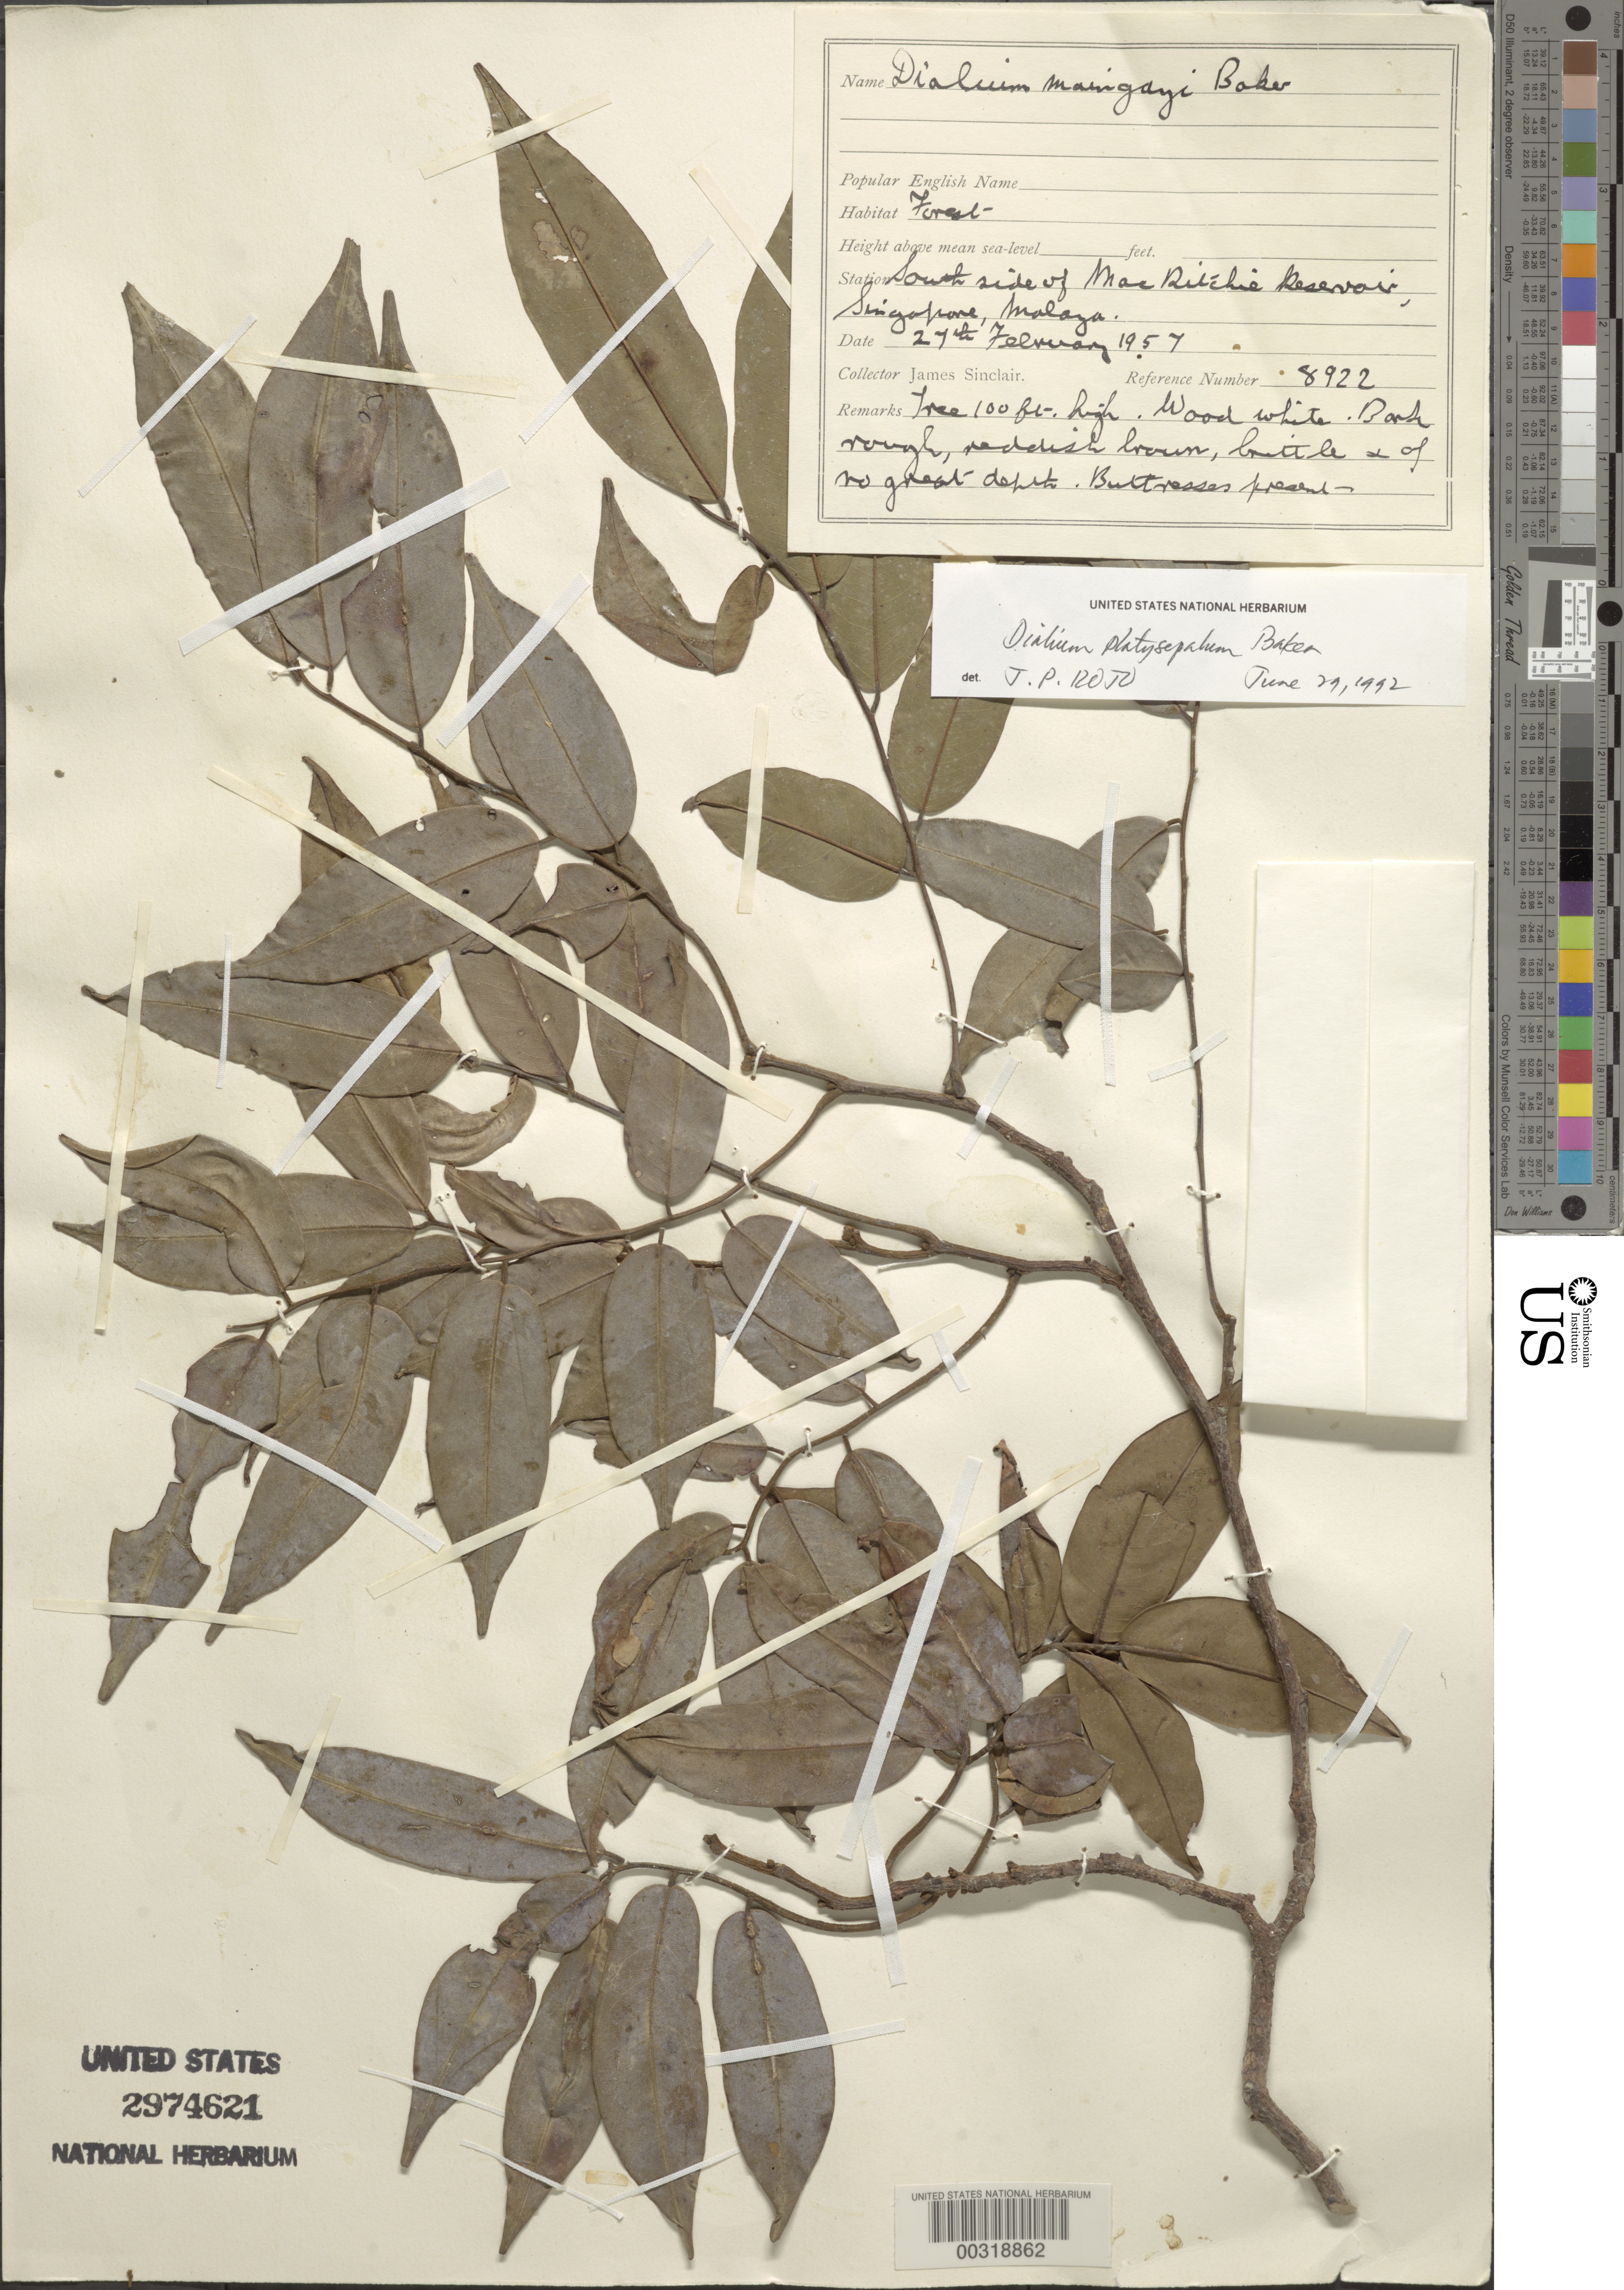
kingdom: Plantae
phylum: Tracheophyta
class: Magnoliopsida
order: Fabales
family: Fabaceae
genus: Dialium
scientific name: Dialium platysepalum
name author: Baker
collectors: J. Sinclair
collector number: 8922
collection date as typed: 27 Feb 1957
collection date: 1957-02-27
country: Singapore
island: Singapore Island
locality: S side of Mae Ritchie Reservoir [Malay Peninsula]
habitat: Forest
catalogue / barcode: US 2974621